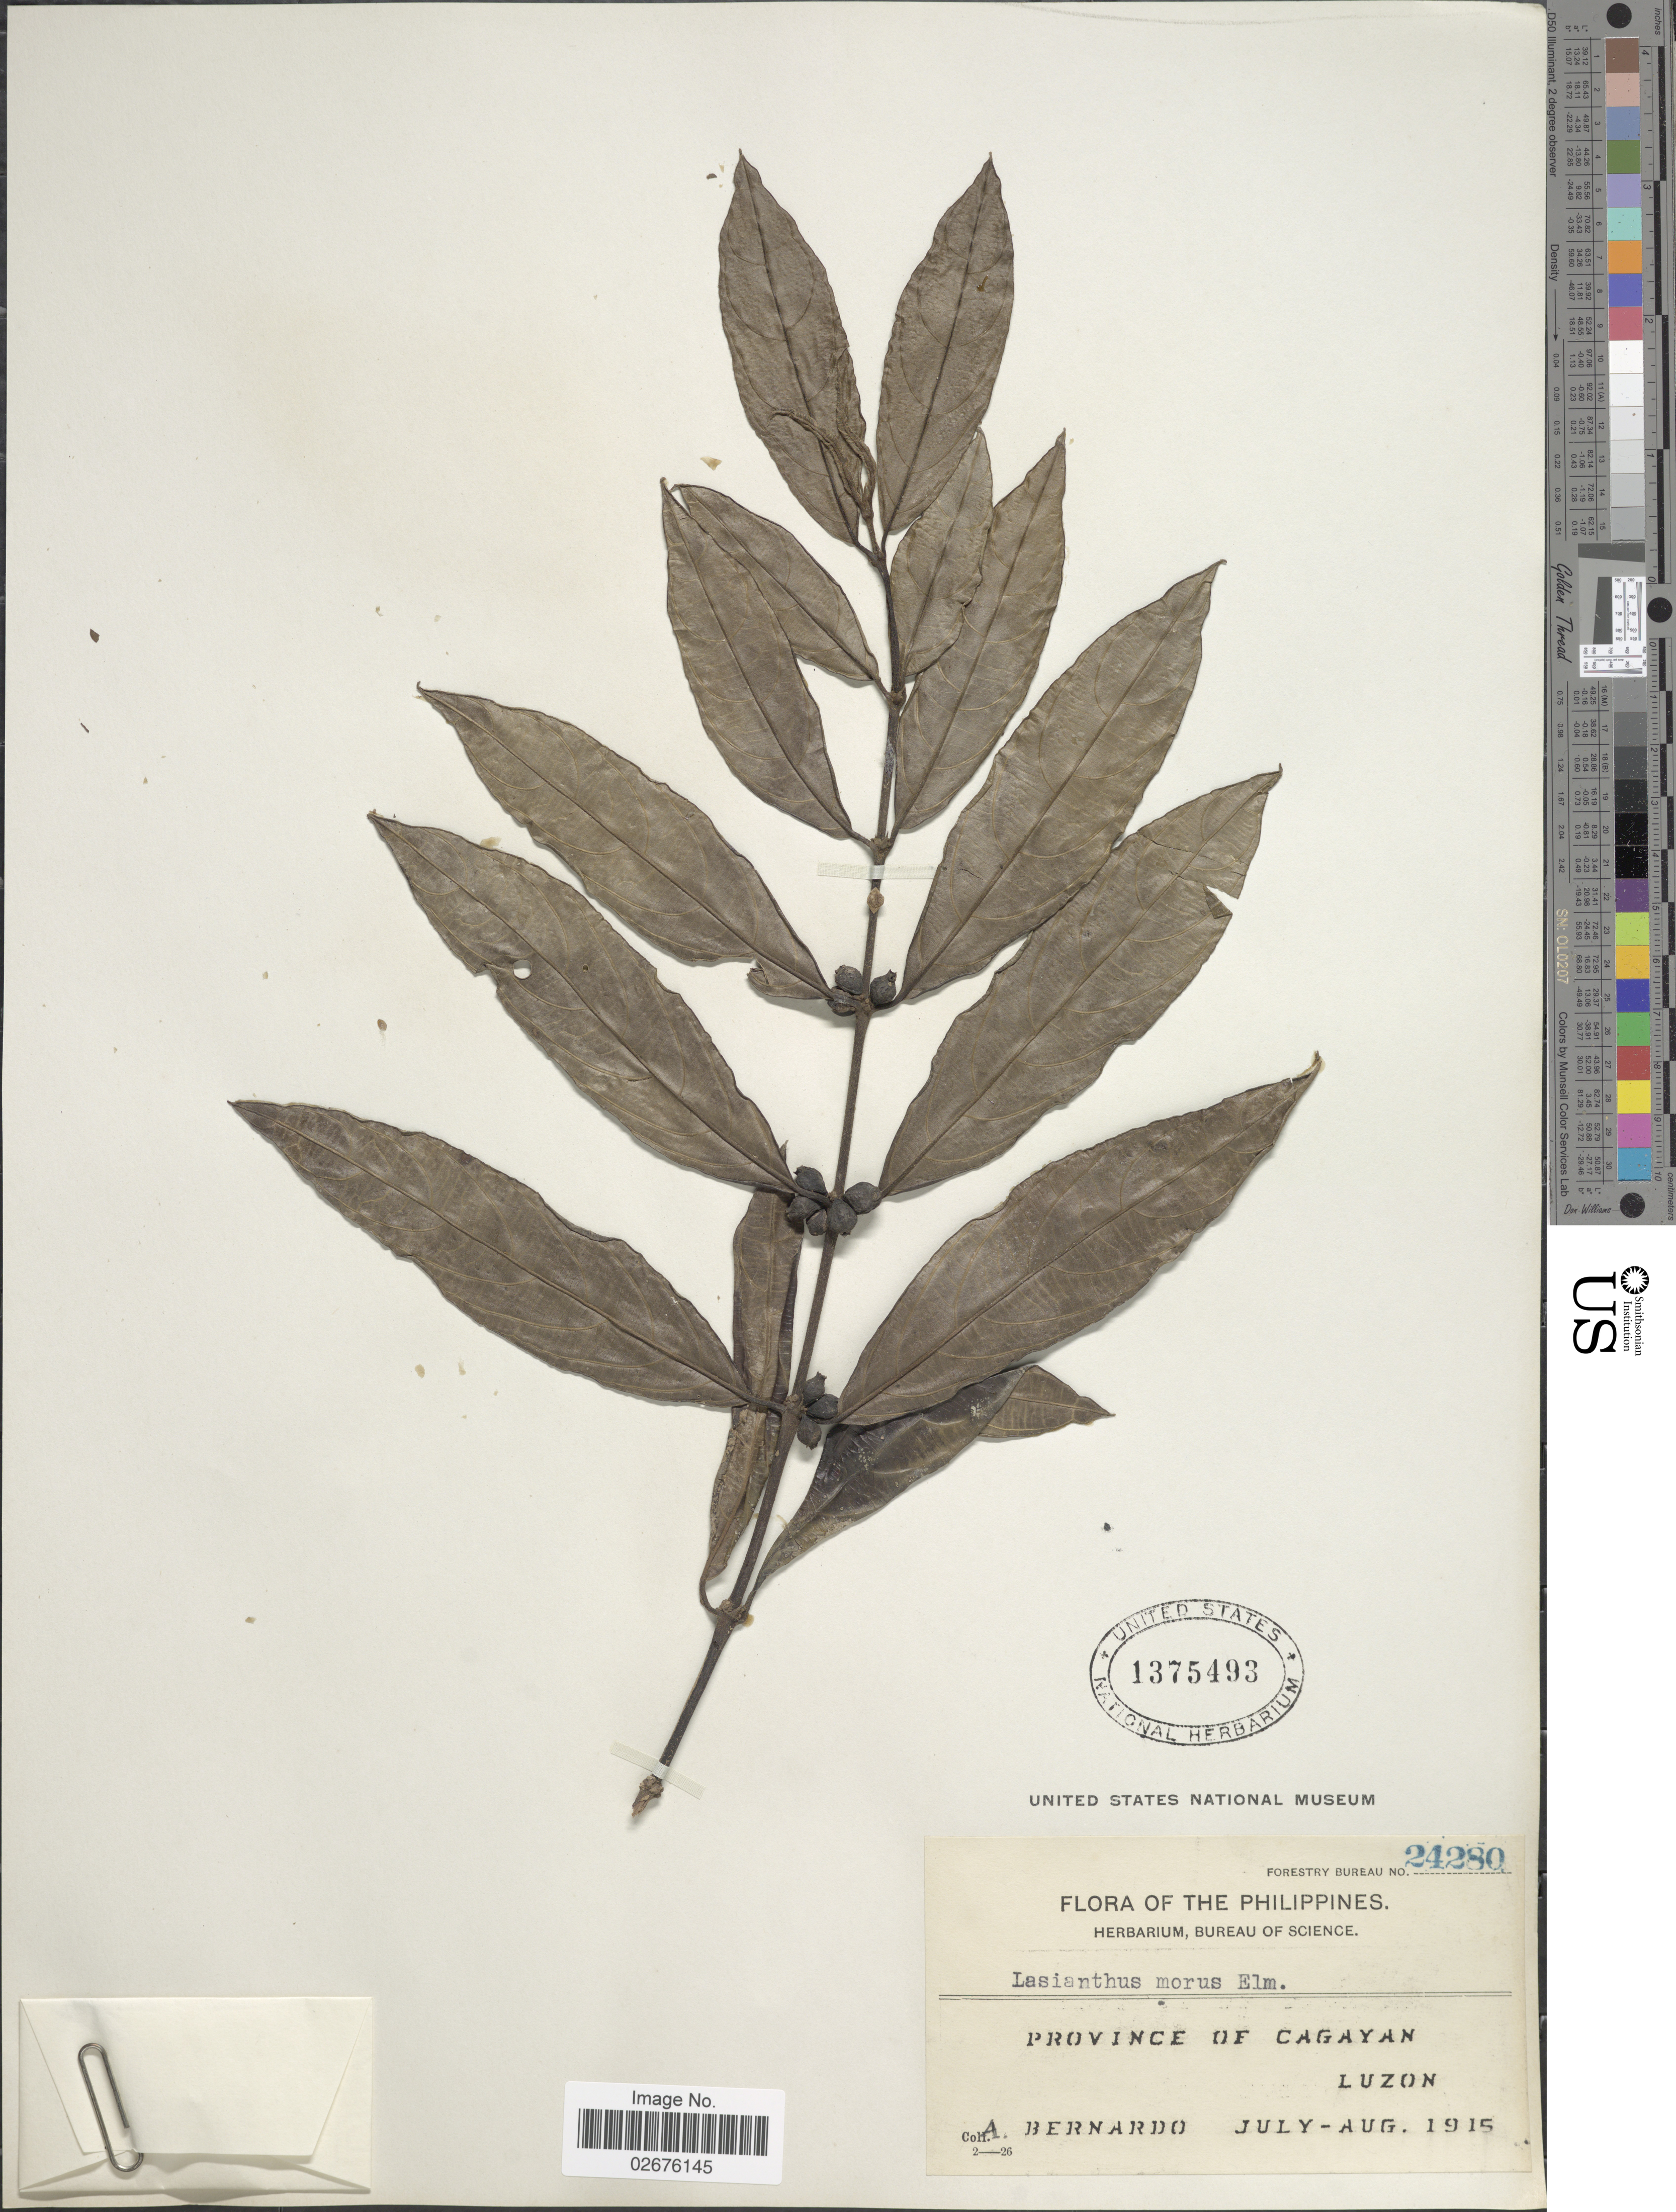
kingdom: Plantae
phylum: Tracheophyta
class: Magnoliopsida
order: Gentianales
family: Rubiaceae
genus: Lasianthus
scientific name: Lasianthus morus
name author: Elmer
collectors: A. Bernardo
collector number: Forestry Bureau 24280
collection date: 1915-07/1915-08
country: Philippines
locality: Province of Cagayan, Luzon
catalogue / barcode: US 1375493